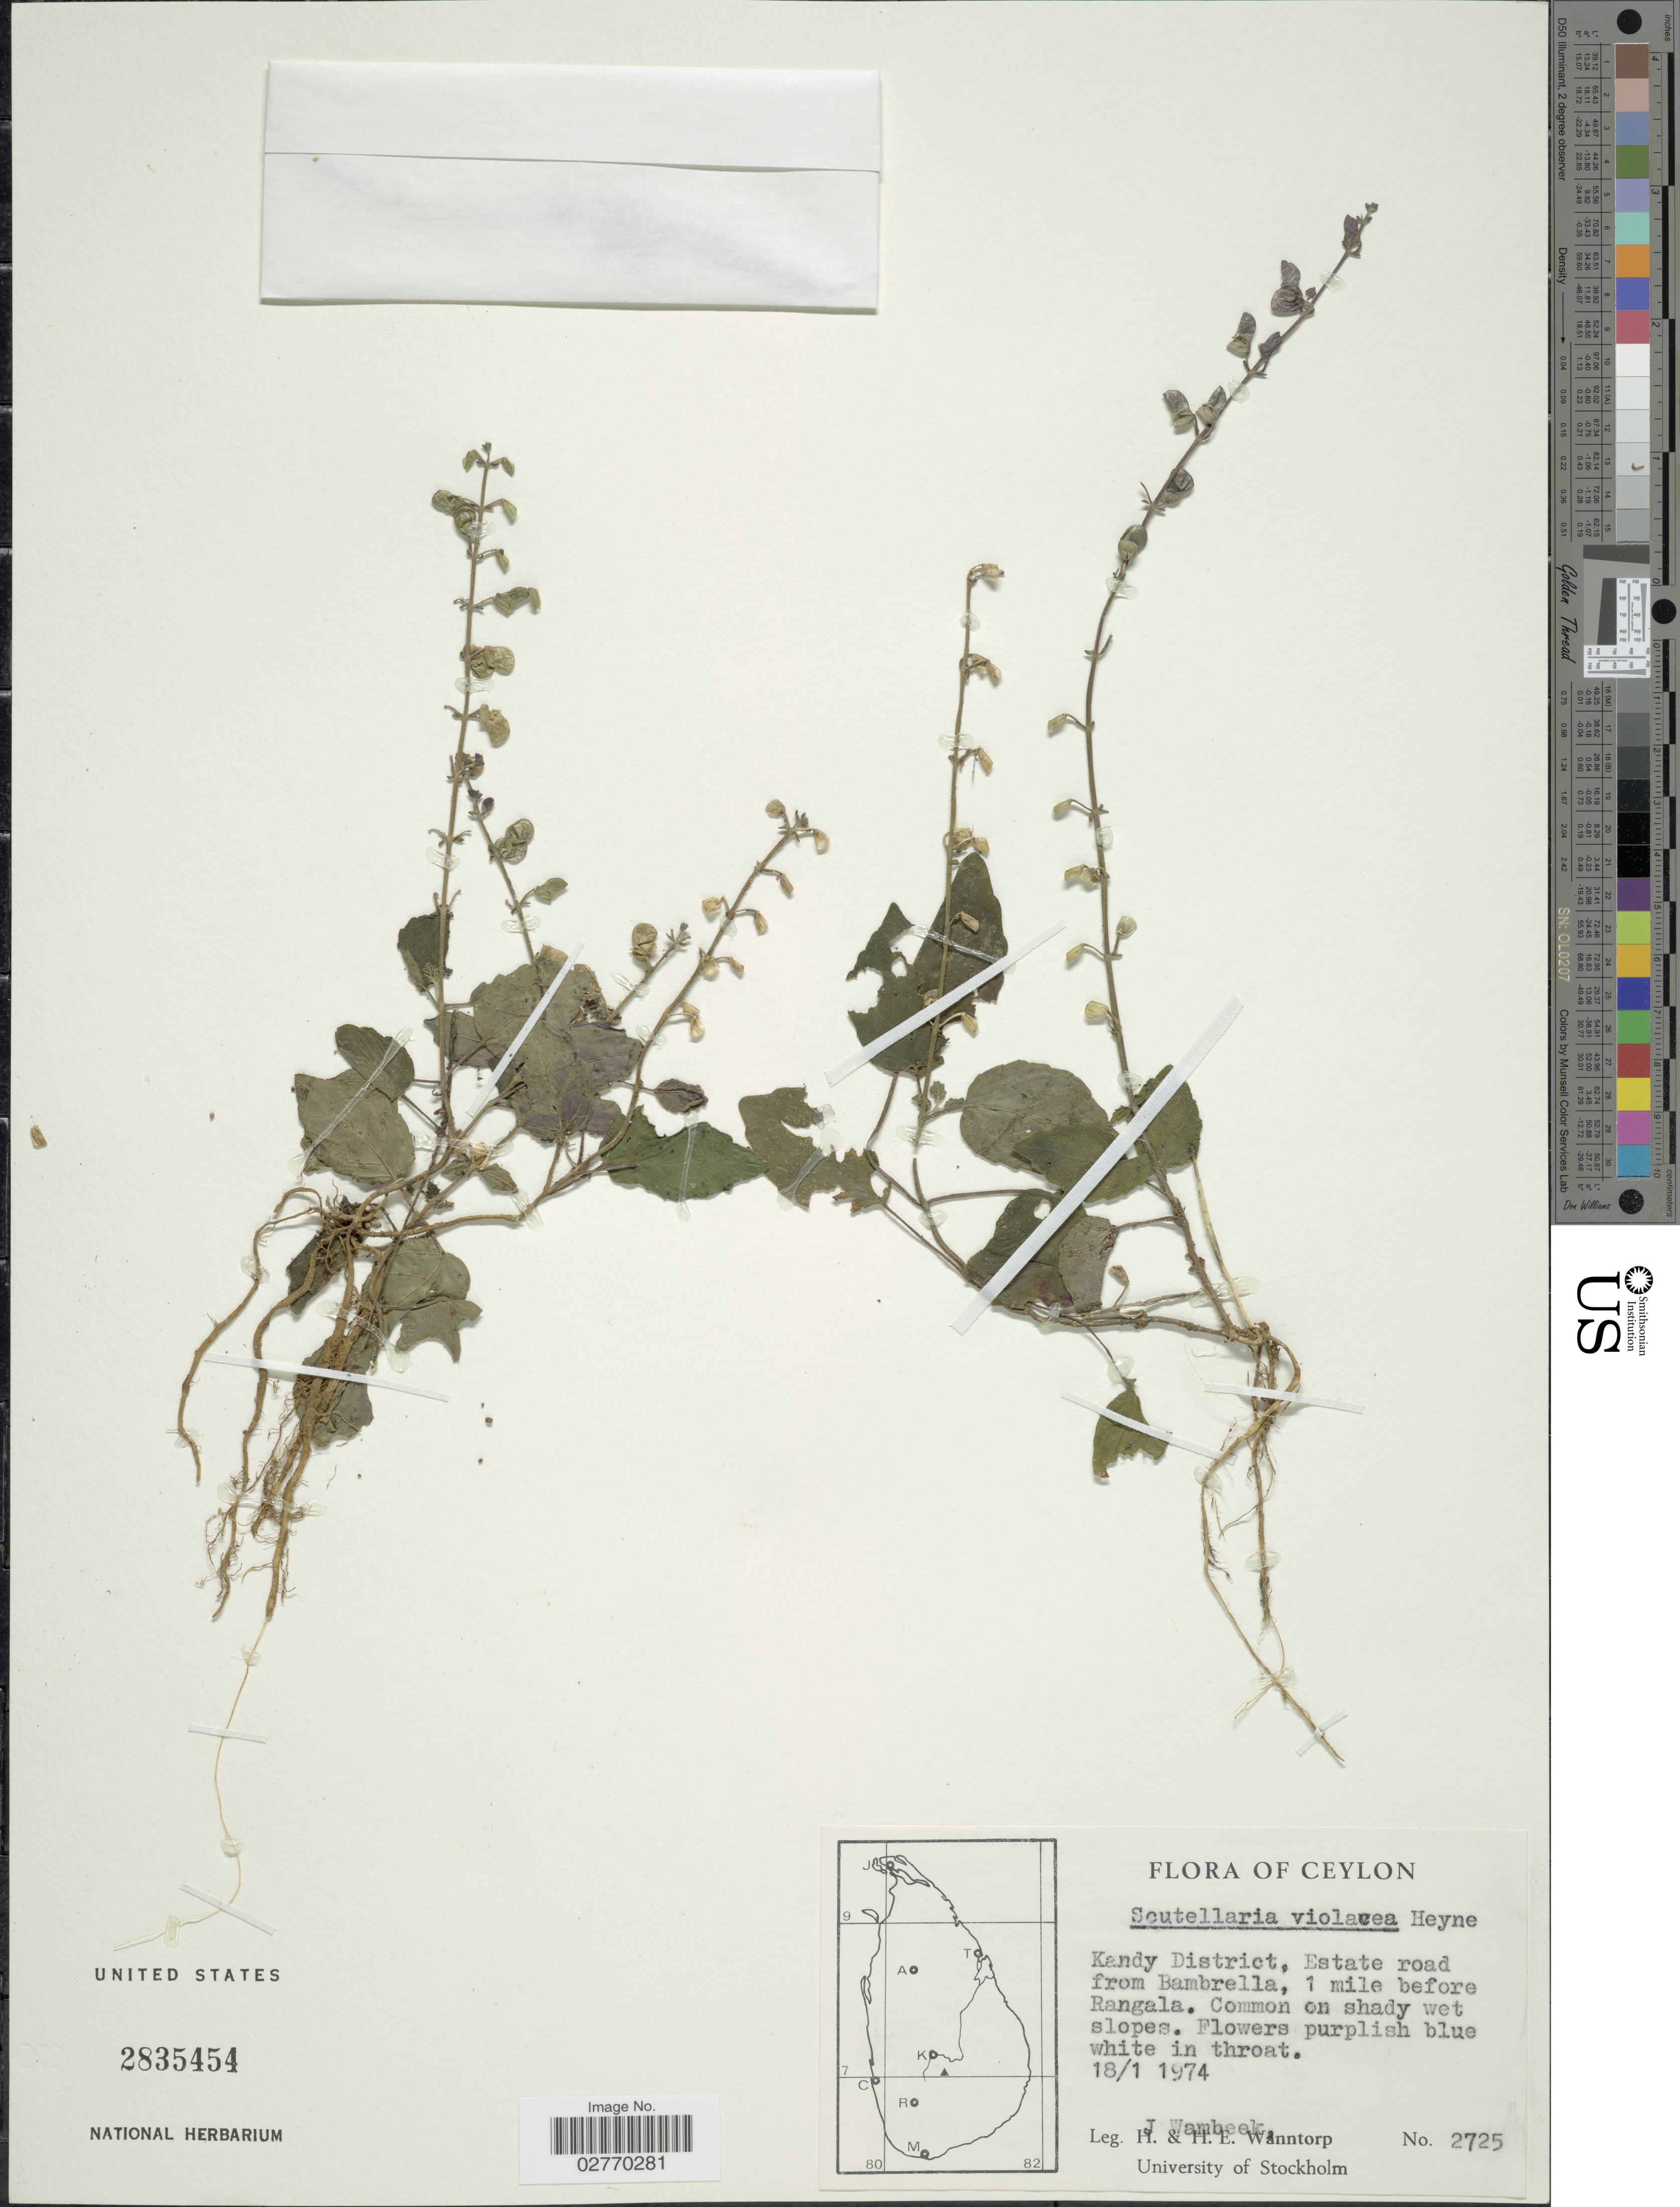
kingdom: Plantae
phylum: Tracheophyta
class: Magnoliopsida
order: Lamiales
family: Lamiaceae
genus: Scutellaria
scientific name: Scutellaria violacea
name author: B. Heyne ex Benth.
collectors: J. Wambeek, H. Wanntorp & H. Wanntorp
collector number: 2725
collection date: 1974-01-18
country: Sri Lanka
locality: Ceylon. Kandy District, Estate road from Bambrella, 1 mile before Rangala.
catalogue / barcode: US 2835454